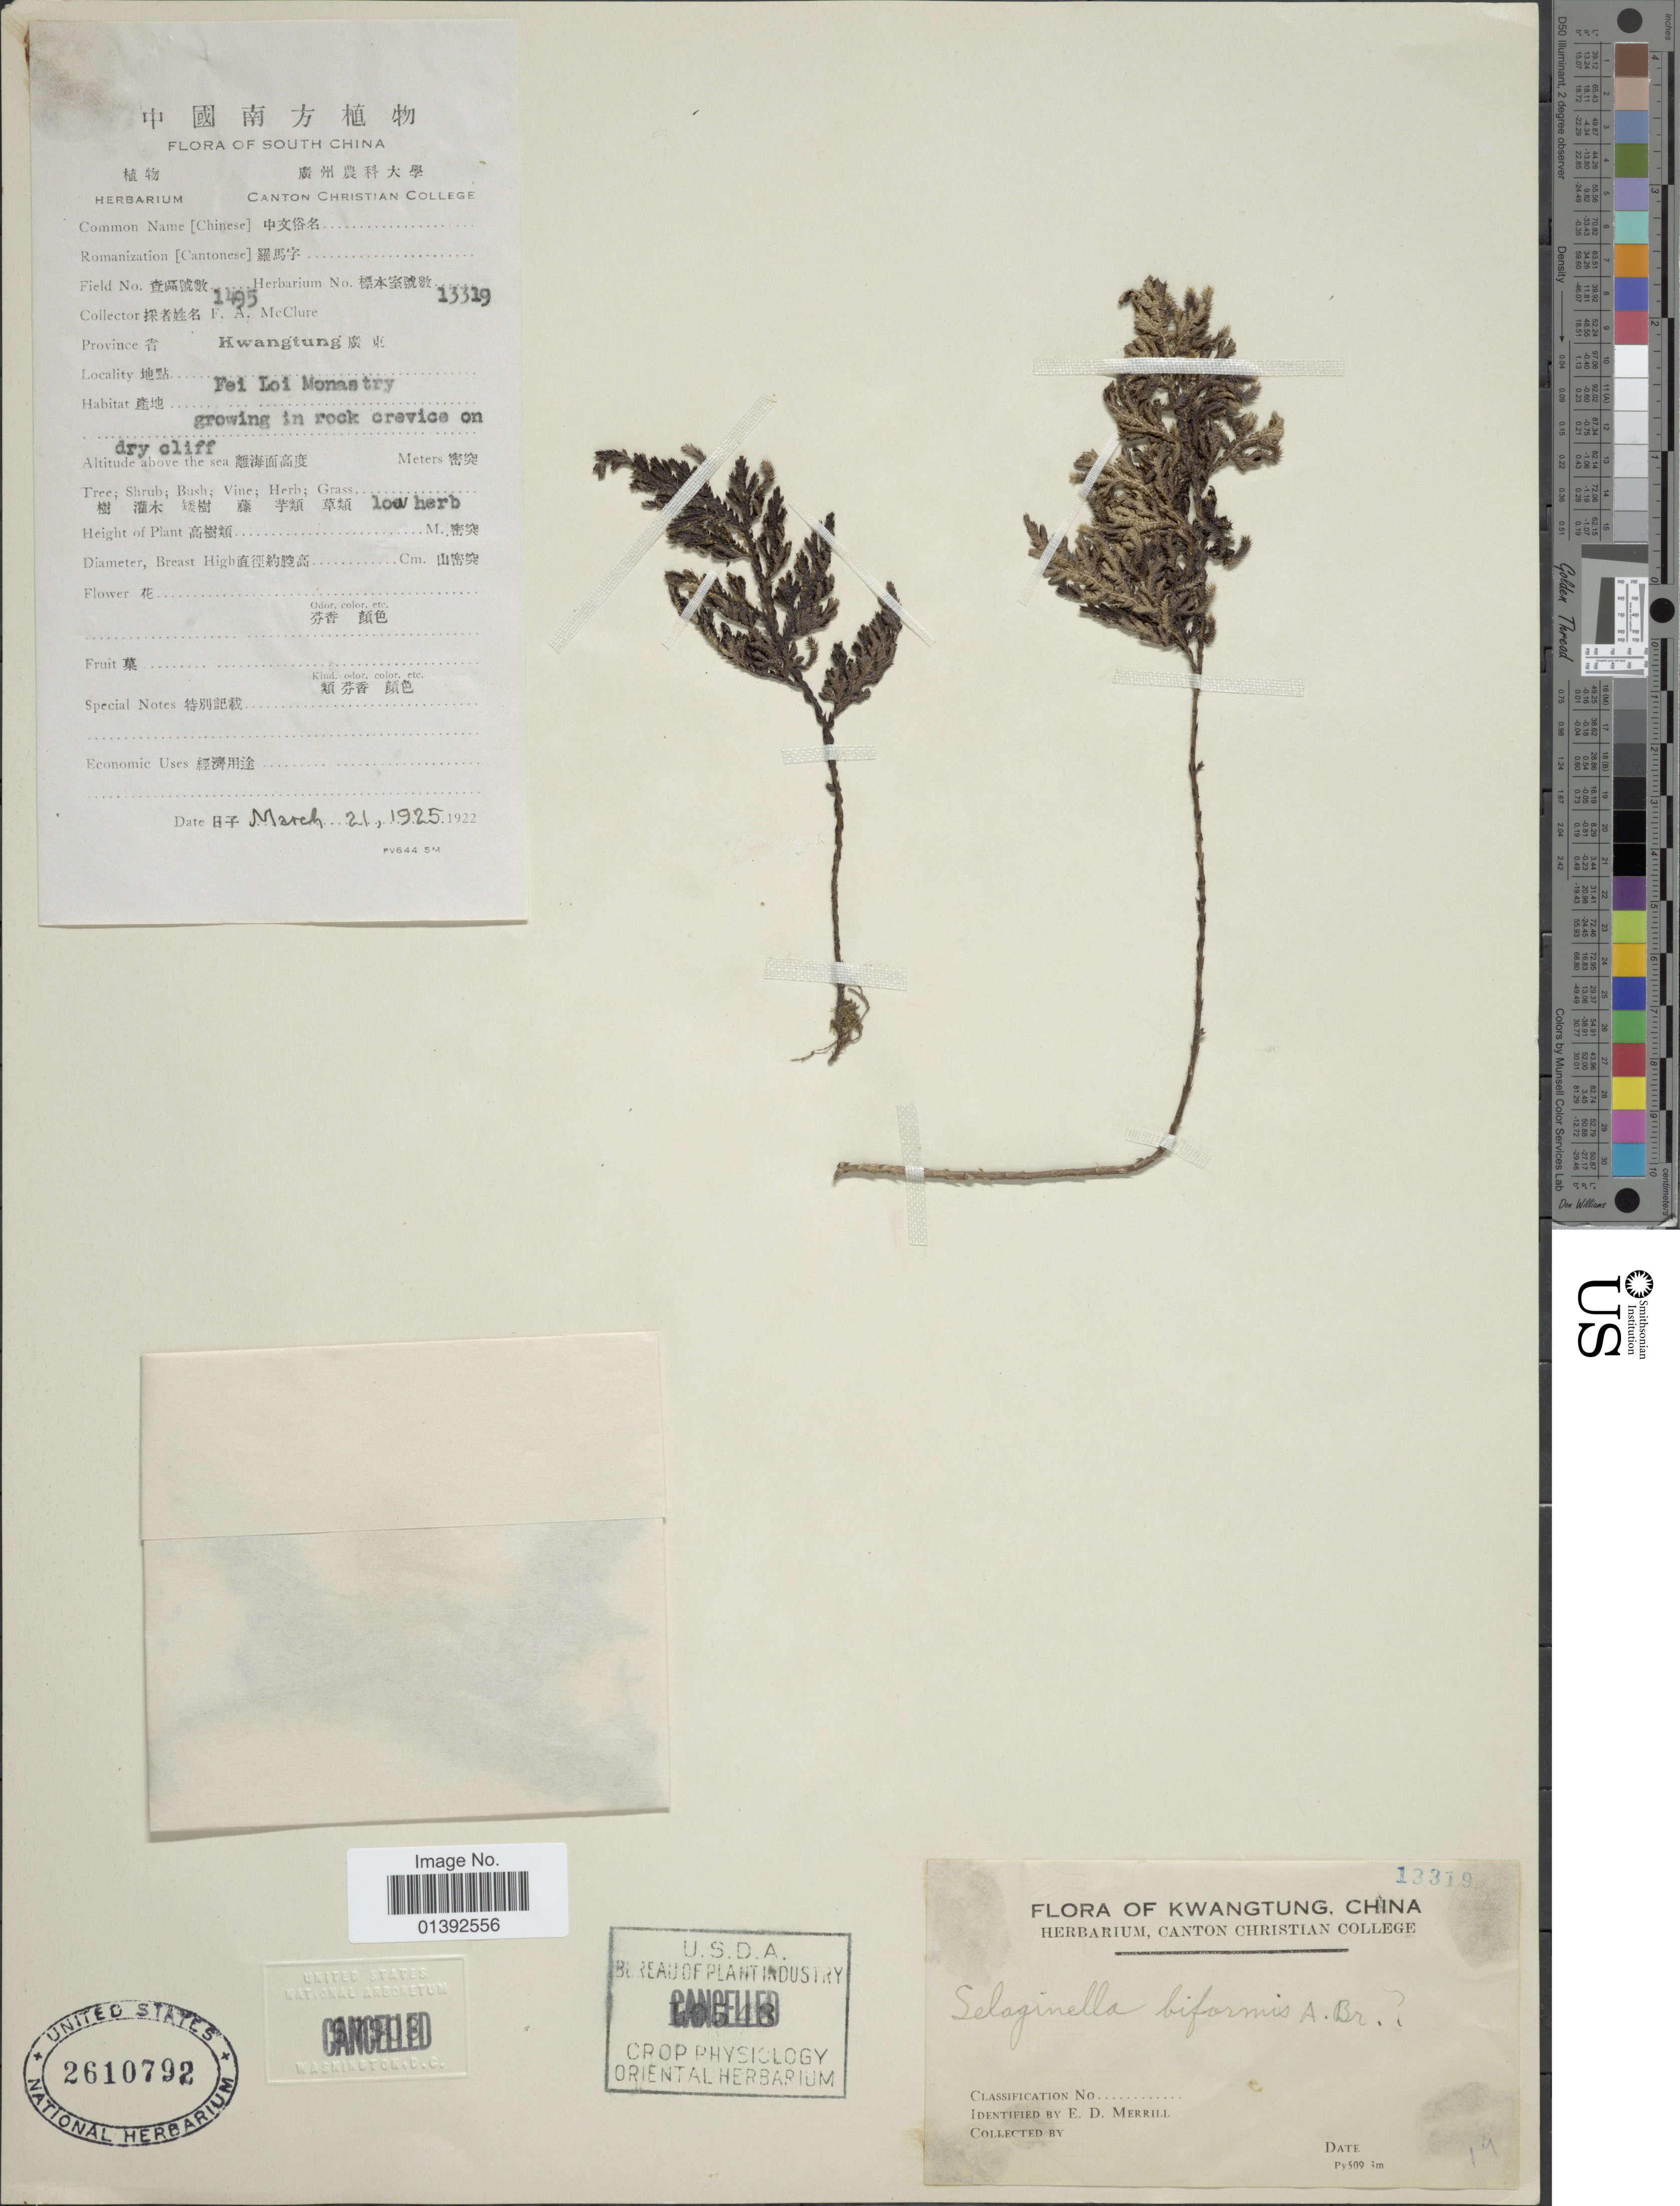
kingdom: Plantae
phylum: Tracheophyta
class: Lycopodiopsida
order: Selaginellales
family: Selaginellaceae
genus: Selaginella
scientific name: Selaginella biformis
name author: A. Braun ex Kuhn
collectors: F. A. McClure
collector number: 1495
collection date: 1925-03-21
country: China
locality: Province Kwangtung, Fei Loi Nomastry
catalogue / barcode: US 2610792